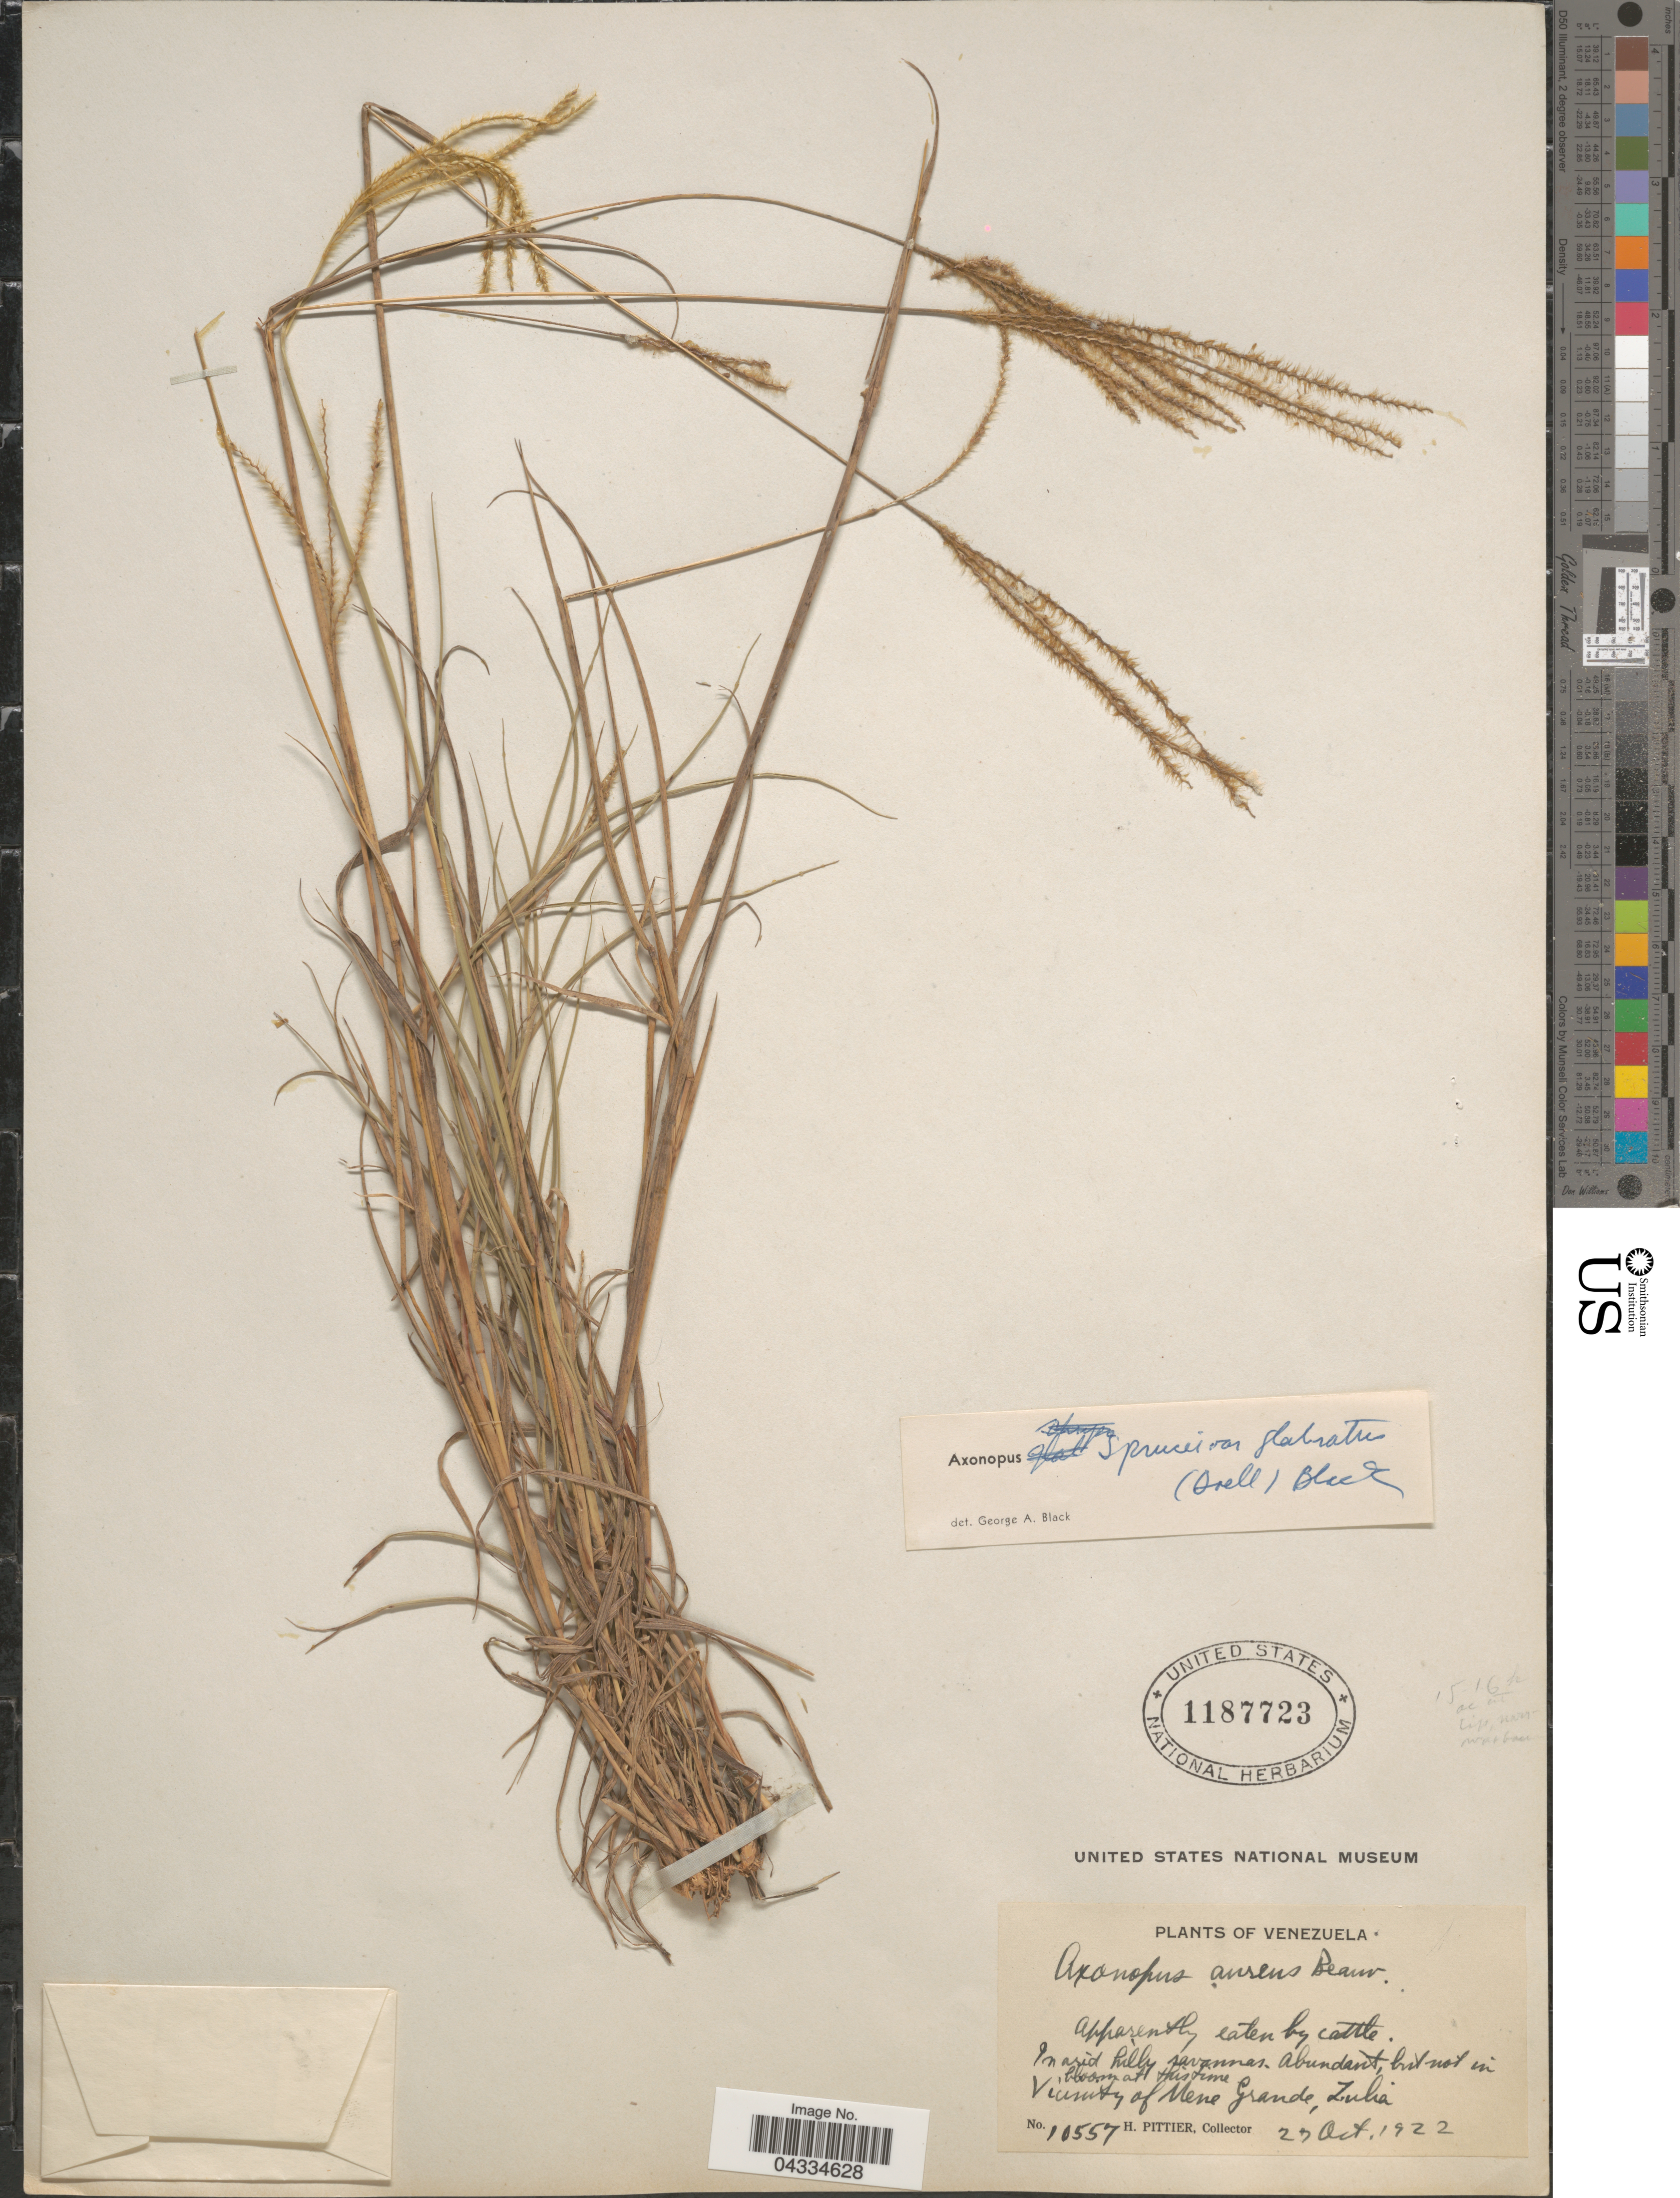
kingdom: Plantae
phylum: Tracheophyta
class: Liliopsida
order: Poales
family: Poaceae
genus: Axonopus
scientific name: Axonopus aureus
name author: P. Beauv.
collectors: H. F. Pittier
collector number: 10557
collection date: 1922-10-27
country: Venezuela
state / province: Zulia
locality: Vicinity of Mene Grande.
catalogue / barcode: US 1187723